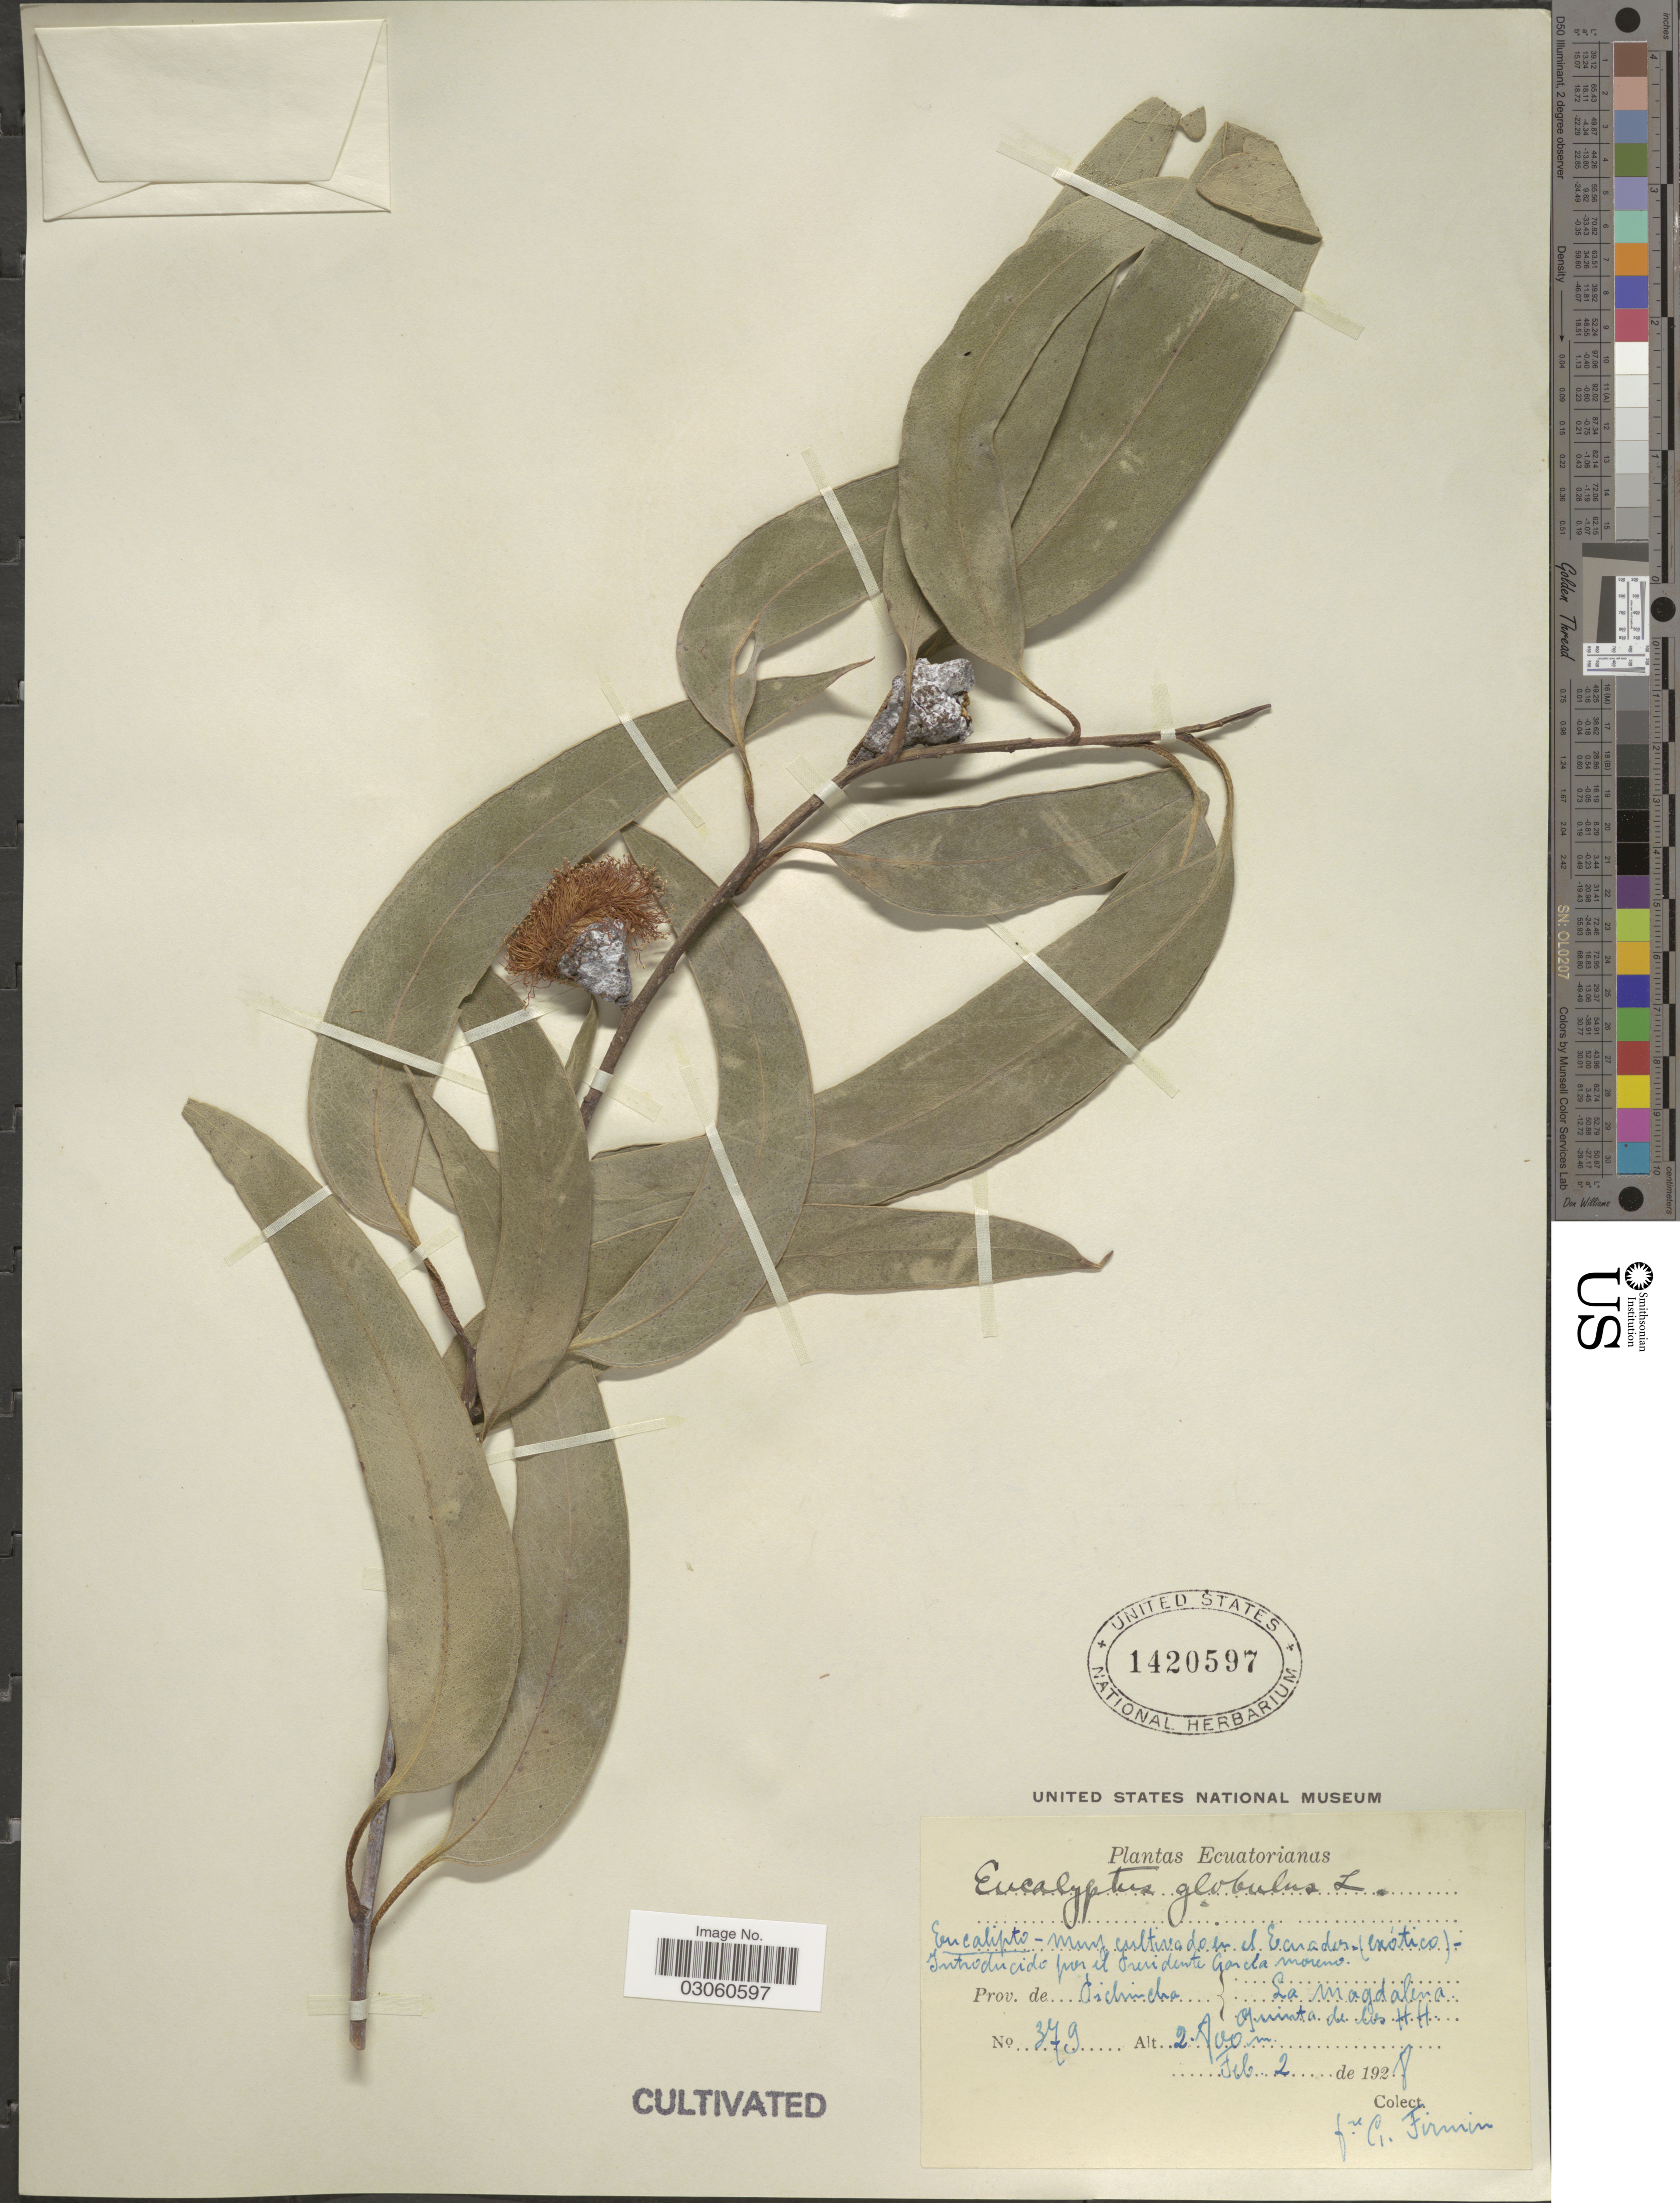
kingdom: Plantae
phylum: Tracheophyta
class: Magnoliopsida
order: Myrtales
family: Myrtaceae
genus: Eucalyptus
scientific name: Eucalyptus globulus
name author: Labill.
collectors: F. Firmin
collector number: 379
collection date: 1928-02-02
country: Ecuador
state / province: Pichincha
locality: La Magdalena. quinta de los H. H.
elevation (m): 2800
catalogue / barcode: US 1420597